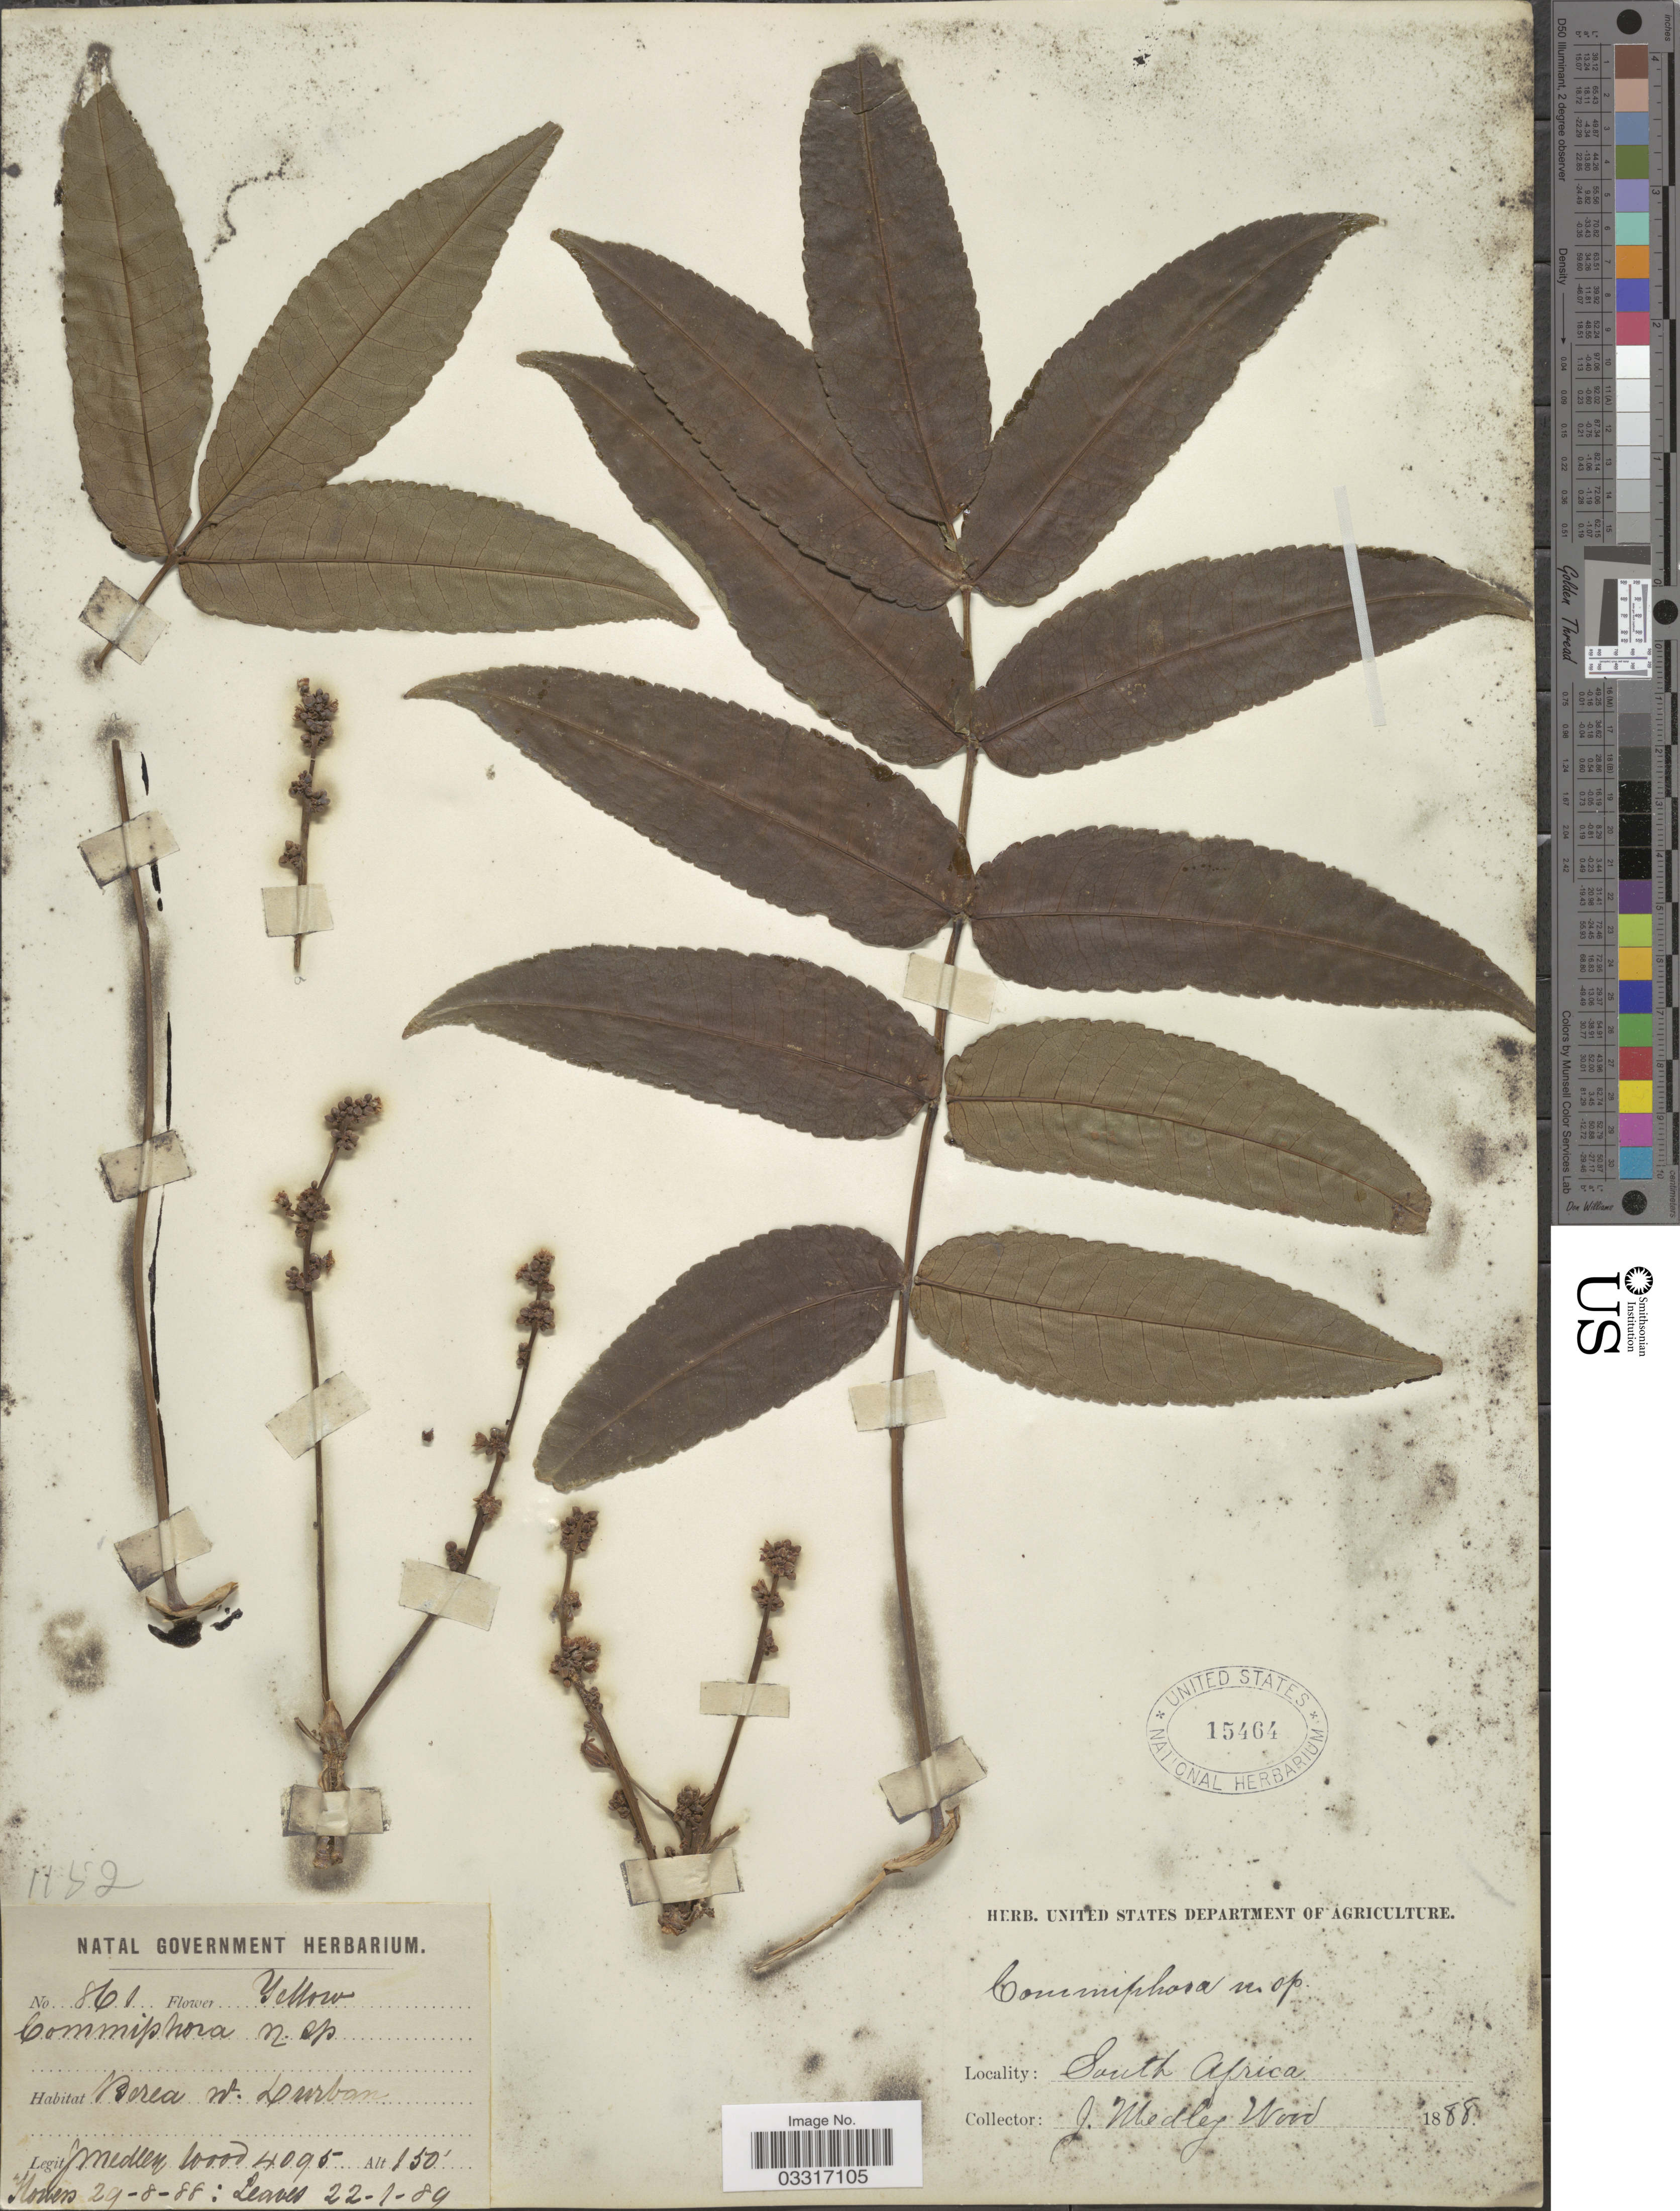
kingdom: Plantae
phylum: Tracheophyta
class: Magnoliopsida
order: Sapindales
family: Burseraceae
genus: Commiphora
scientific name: Commiphora sp.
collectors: J. Medley Wood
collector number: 860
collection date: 1888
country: South Africa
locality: Borea mt. Durban.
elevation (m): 46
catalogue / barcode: US 15464